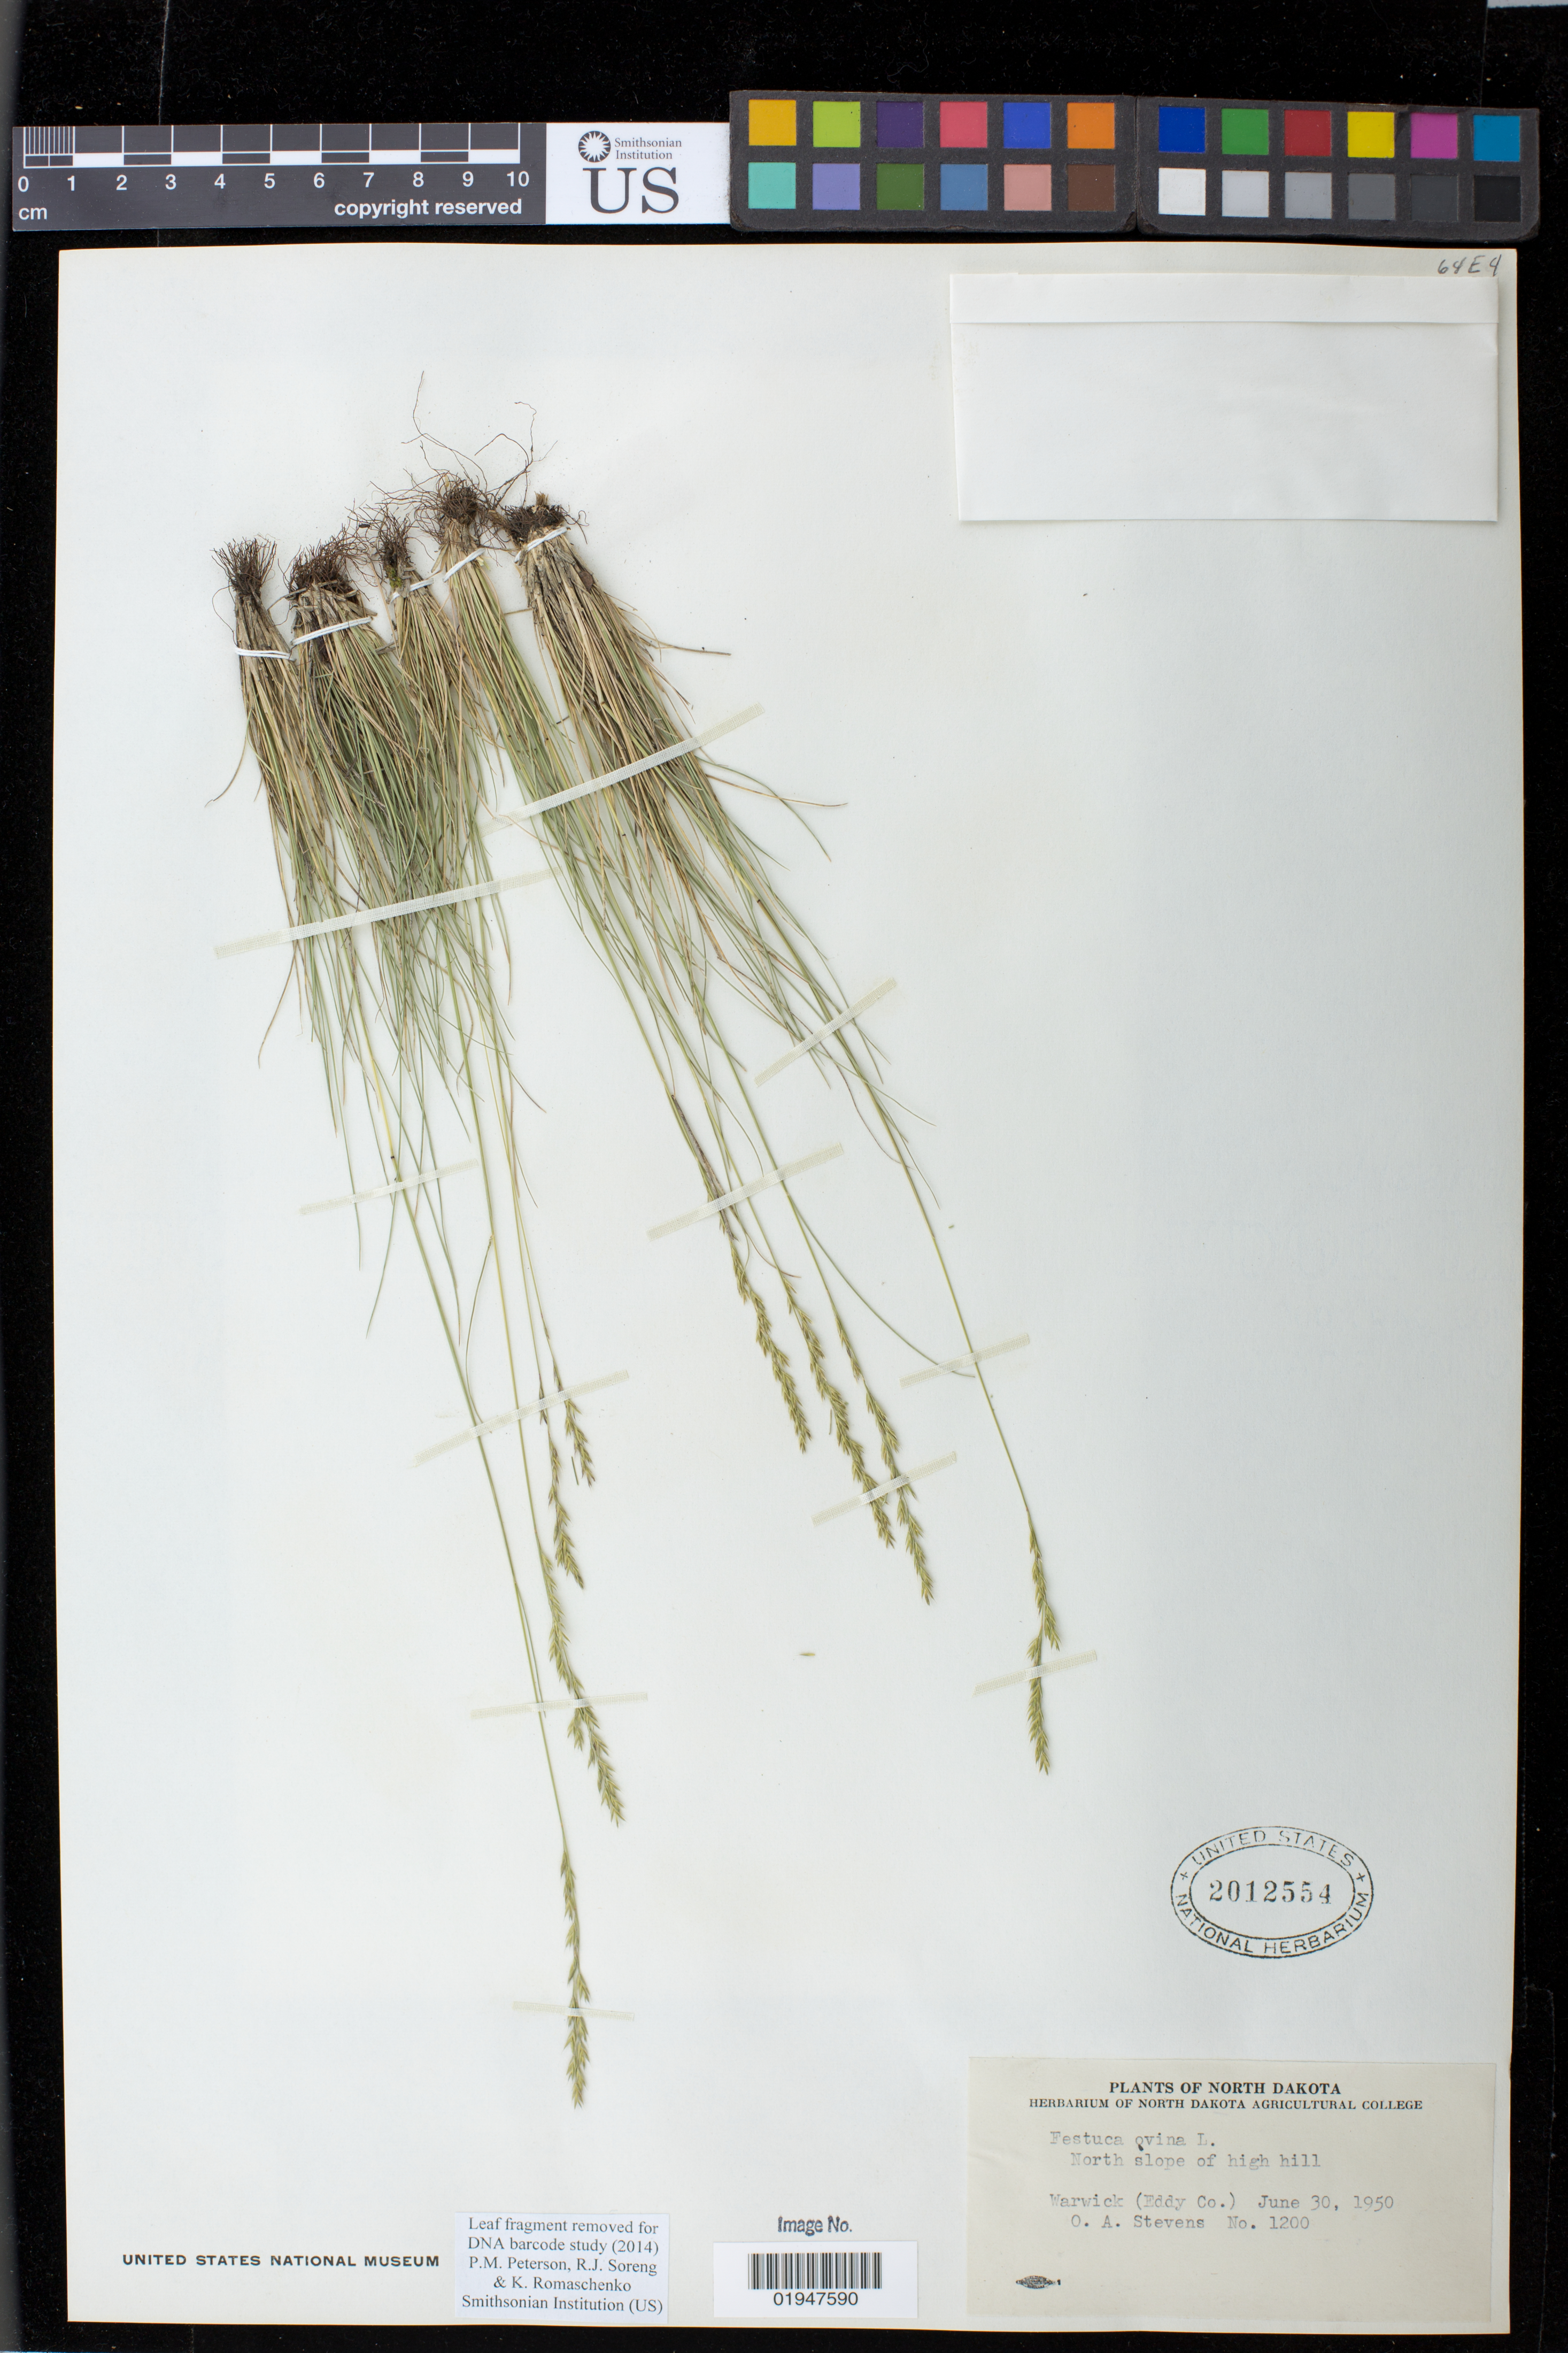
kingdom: Plantae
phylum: Tracheophyta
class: Liliopsida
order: Poales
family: Poaceae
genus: Festuca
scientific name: Festuca saximontana subsp. saximontana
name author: Rydb.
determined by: Soreng, Robert J., Research Associate (BOT), Smithsonian Institution - National Museum of Natural History (UNITED STATES)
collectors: O. Stevens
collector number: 1200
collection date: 1950-06-30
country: United States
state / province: North Dakota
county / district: Eddy County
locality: Warwick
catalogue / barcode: US 2012554